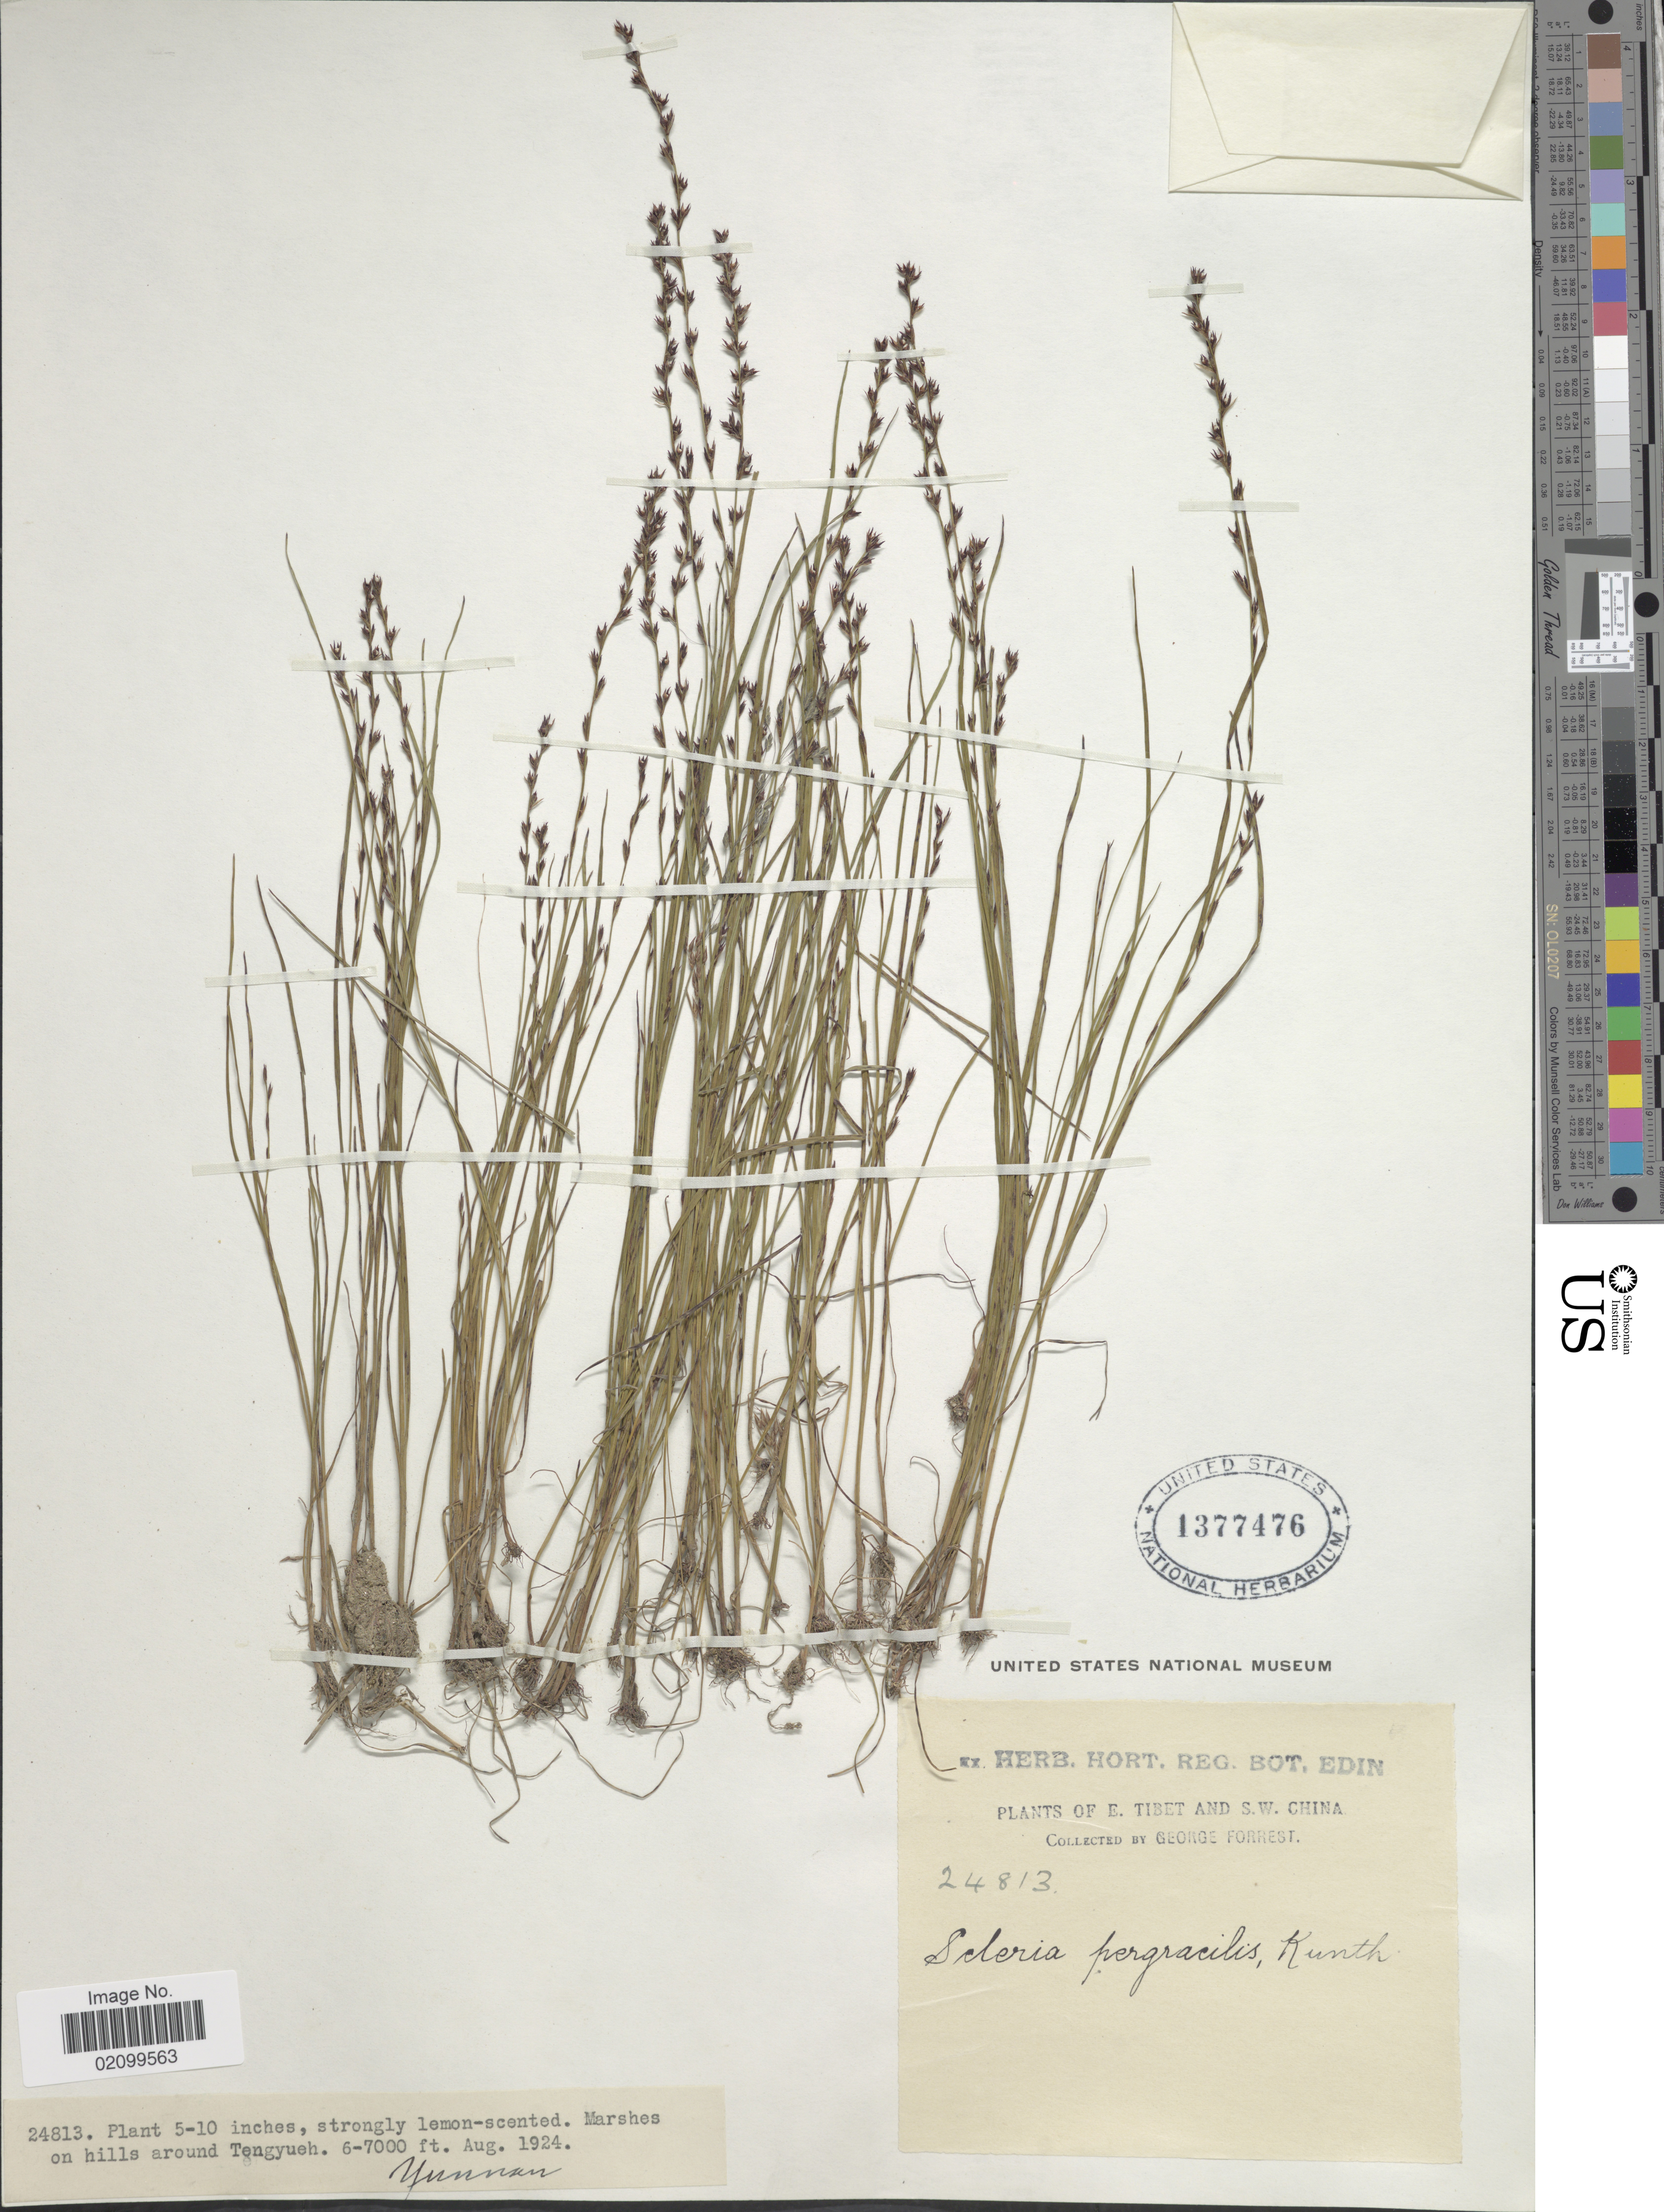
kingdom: Plantae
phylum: Tracheophyta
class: Liliopsida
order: Poales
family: Cyperaceae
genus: Scleria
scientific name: Scleria pergracilis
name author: (Nees) Kunth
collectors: G. Forrest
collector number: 24813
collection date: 1924-08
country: China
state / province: Yunnan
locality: E. Tibet and S.W. China. Marshes on hills around Tengyueh.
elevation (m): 1829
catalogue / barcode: US 1377476